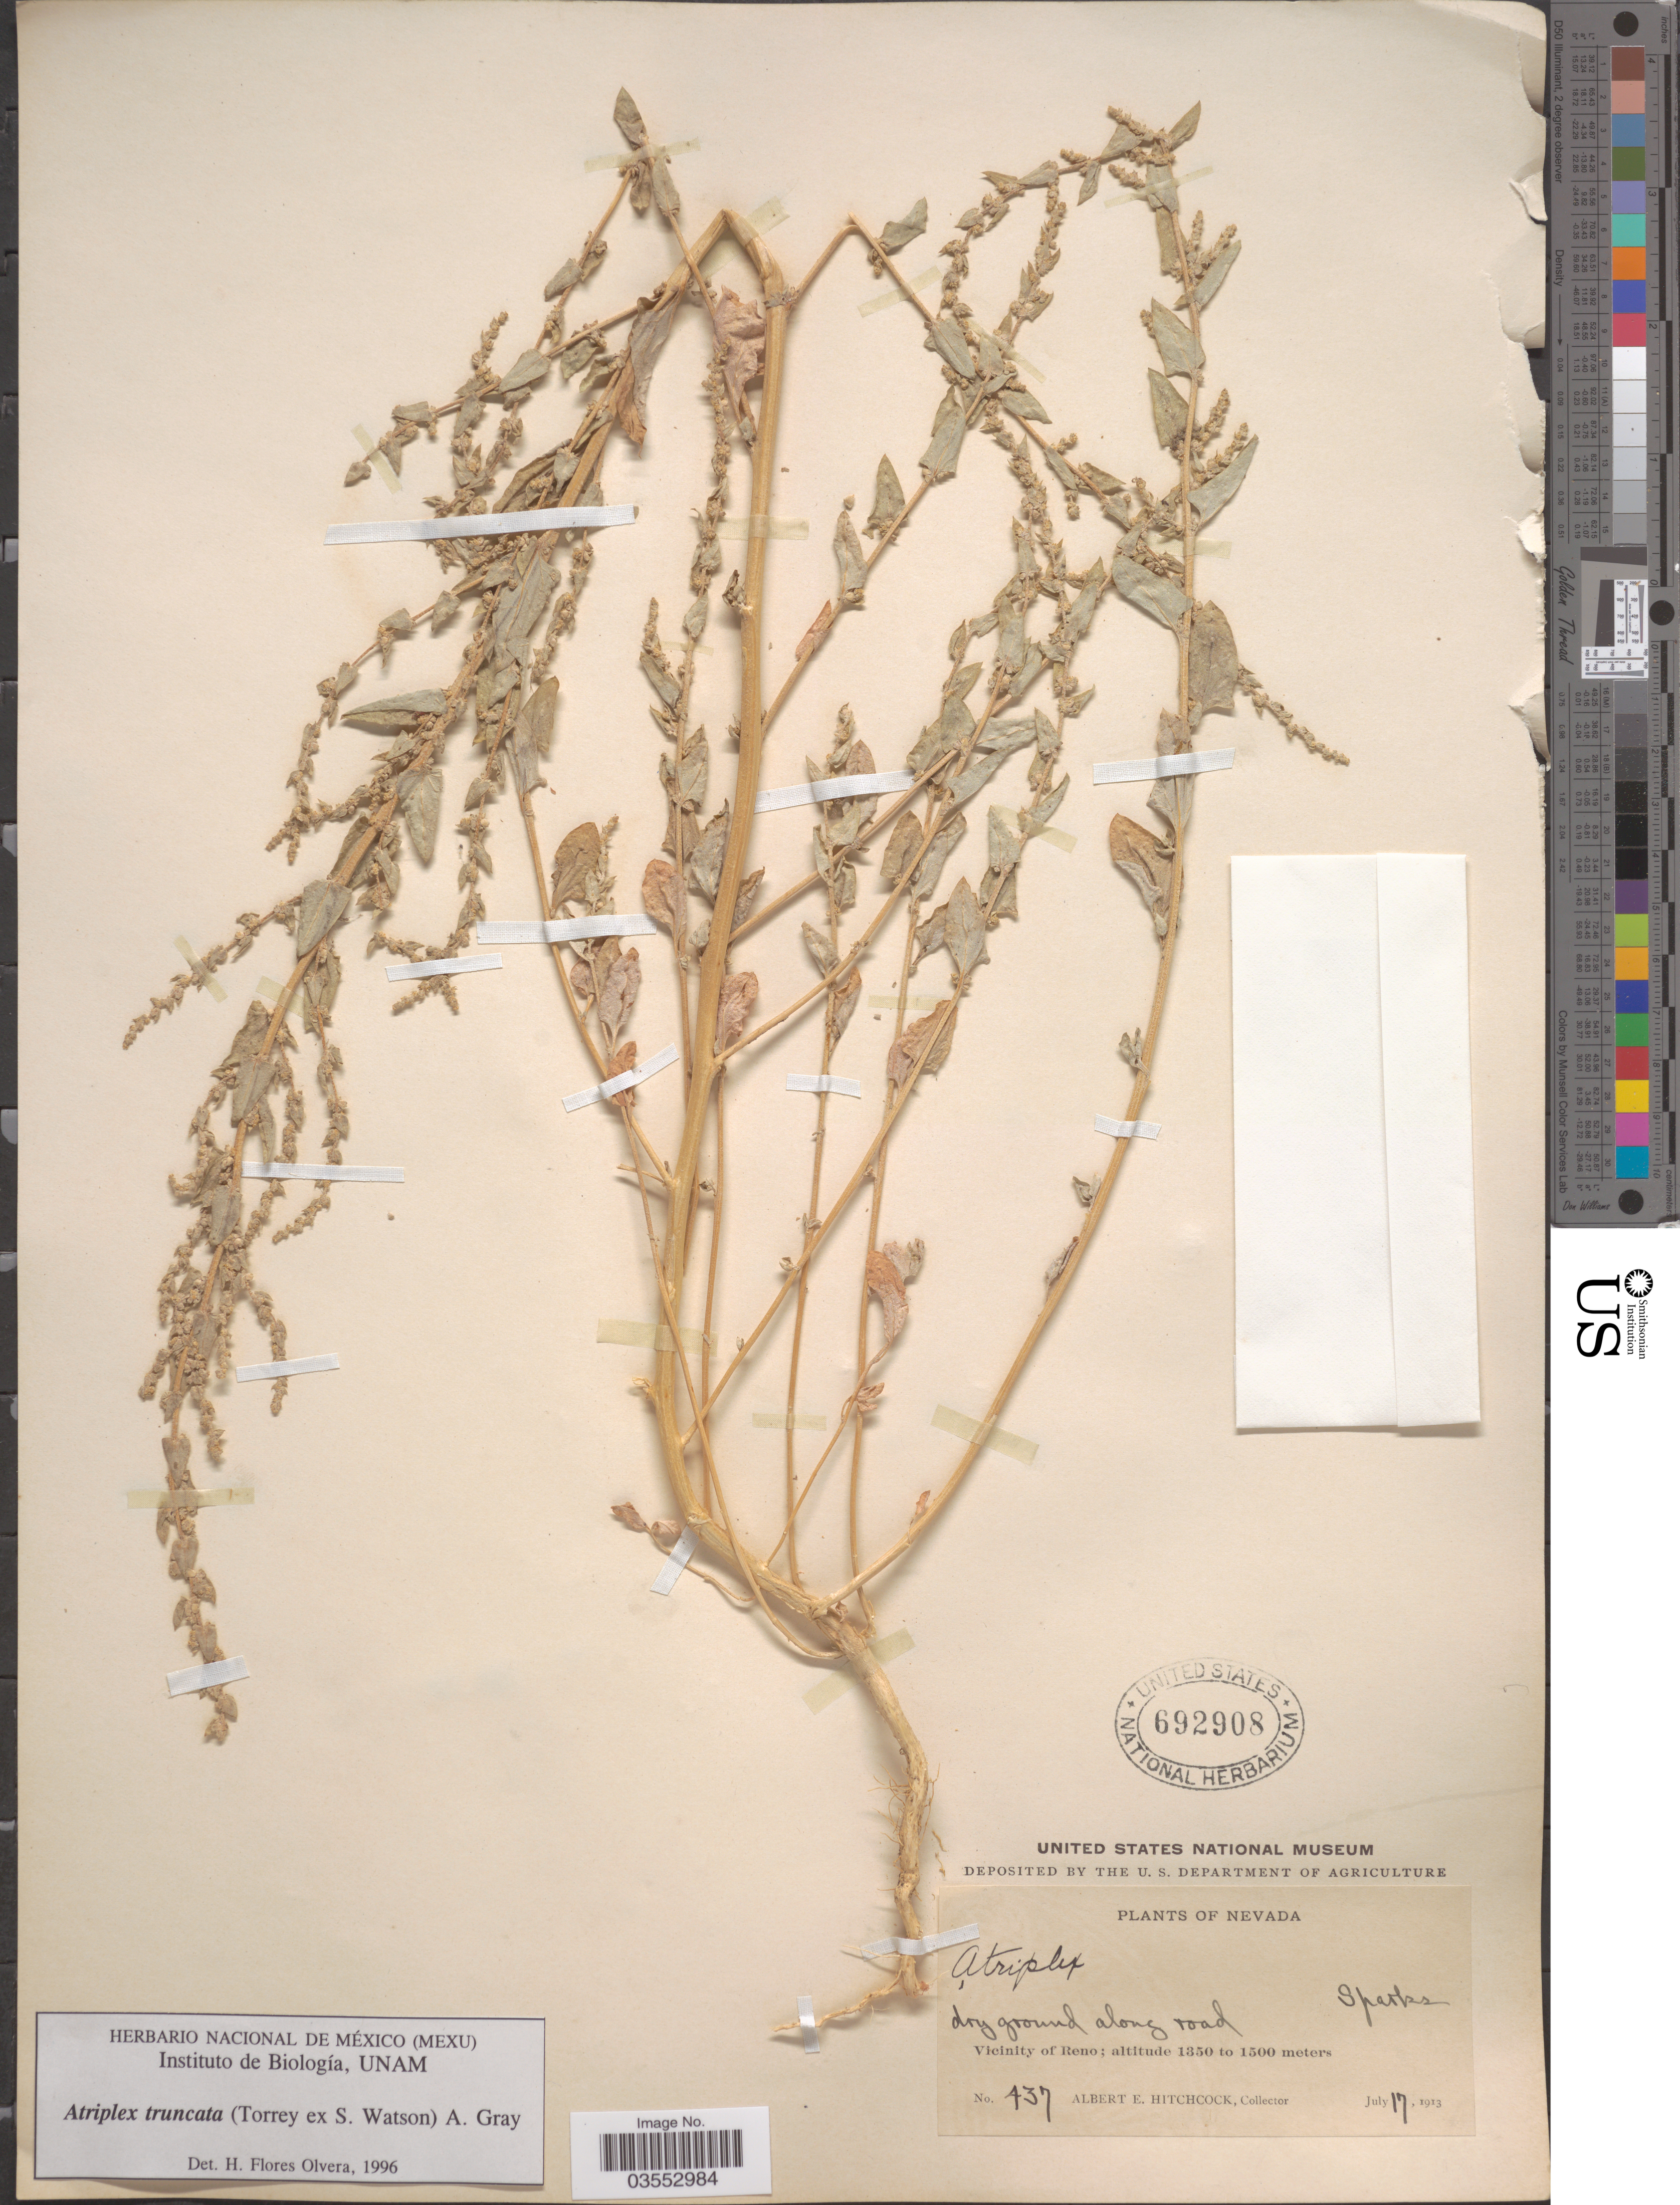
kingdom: Plantae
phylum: Tracheophyta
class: Magnoliopsida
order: Caryophyllales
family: Amaranthaceae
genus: Atriplex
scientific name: Atriplex truncata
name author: (Torr. ex S. Watson) A. Gray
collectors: A. Hitchcock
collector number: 437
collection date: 1913-07-17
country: United States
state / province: Nevada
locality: Vicinity of Reno.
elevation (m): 1350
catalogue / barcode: US 692908